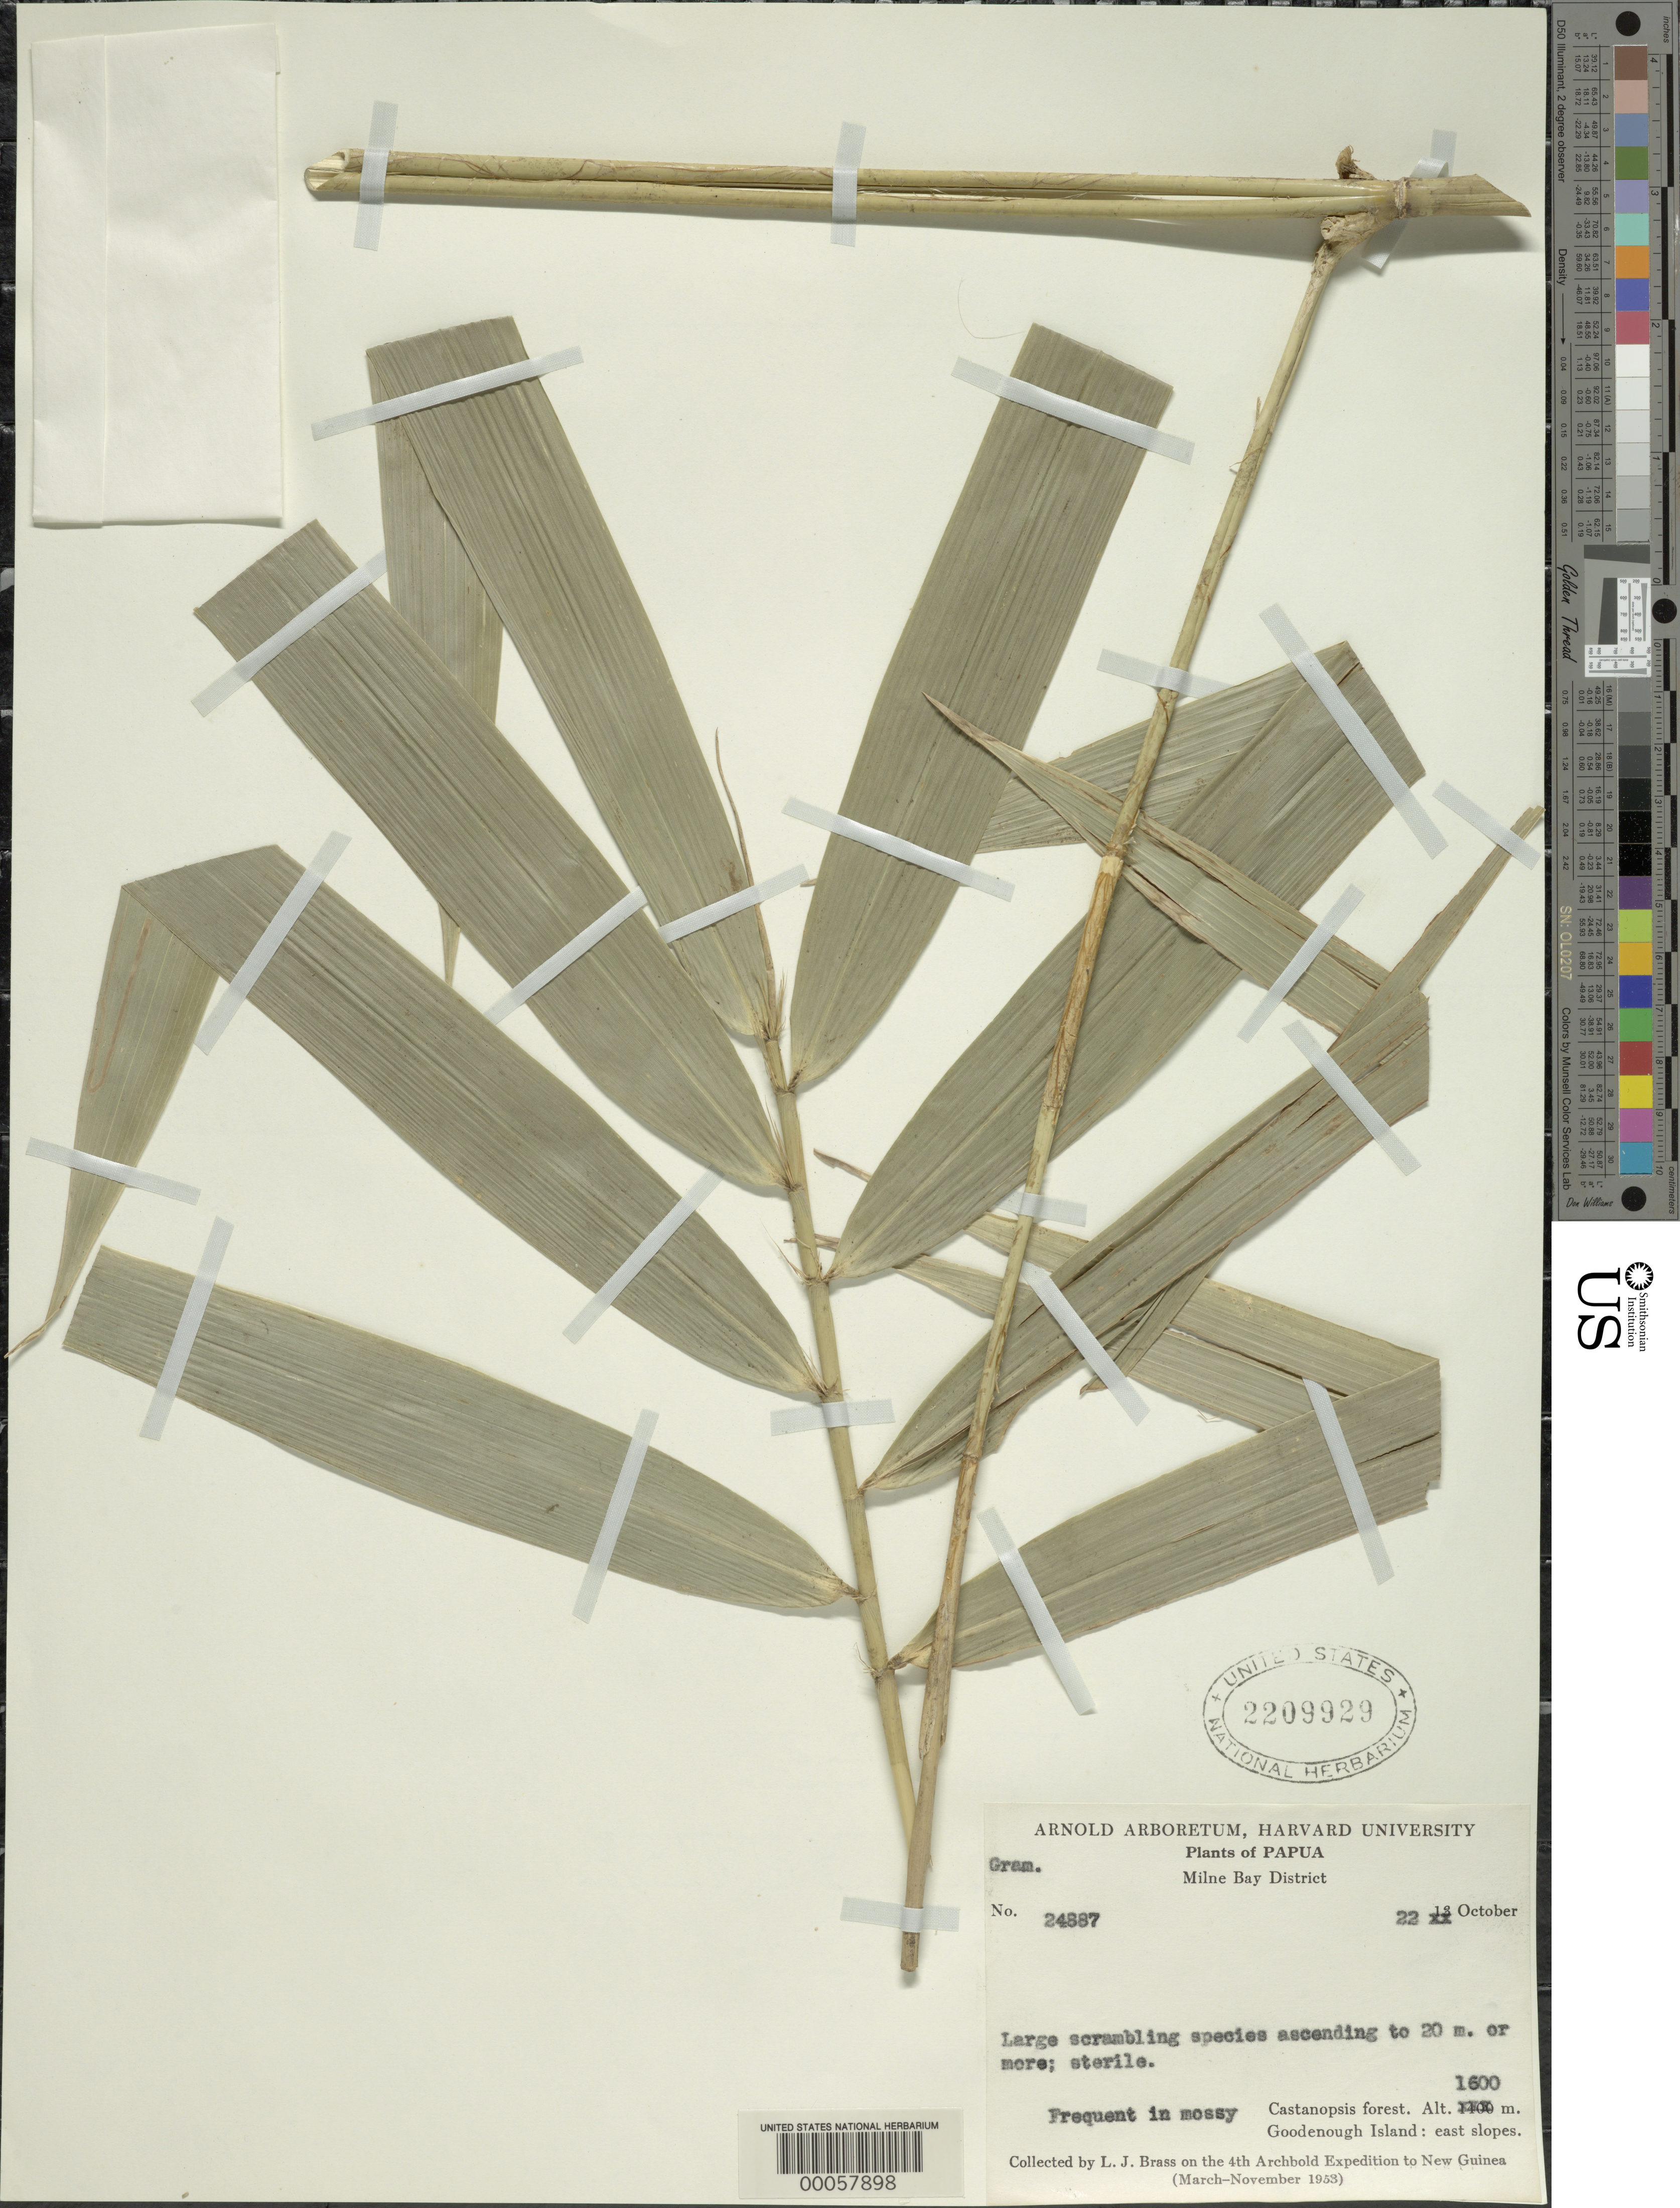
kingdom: Plantae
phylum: Tracheophyta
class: Liliopsida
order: Poales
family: Poaceae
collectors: L. J. Brass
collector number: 24887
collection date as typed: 22 Oct 1953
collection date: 1953-10-22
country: Papua New Guinea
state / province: Milne Bay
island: New Guinea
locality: Goodenough island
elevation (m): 1600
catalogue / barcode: US 2209929